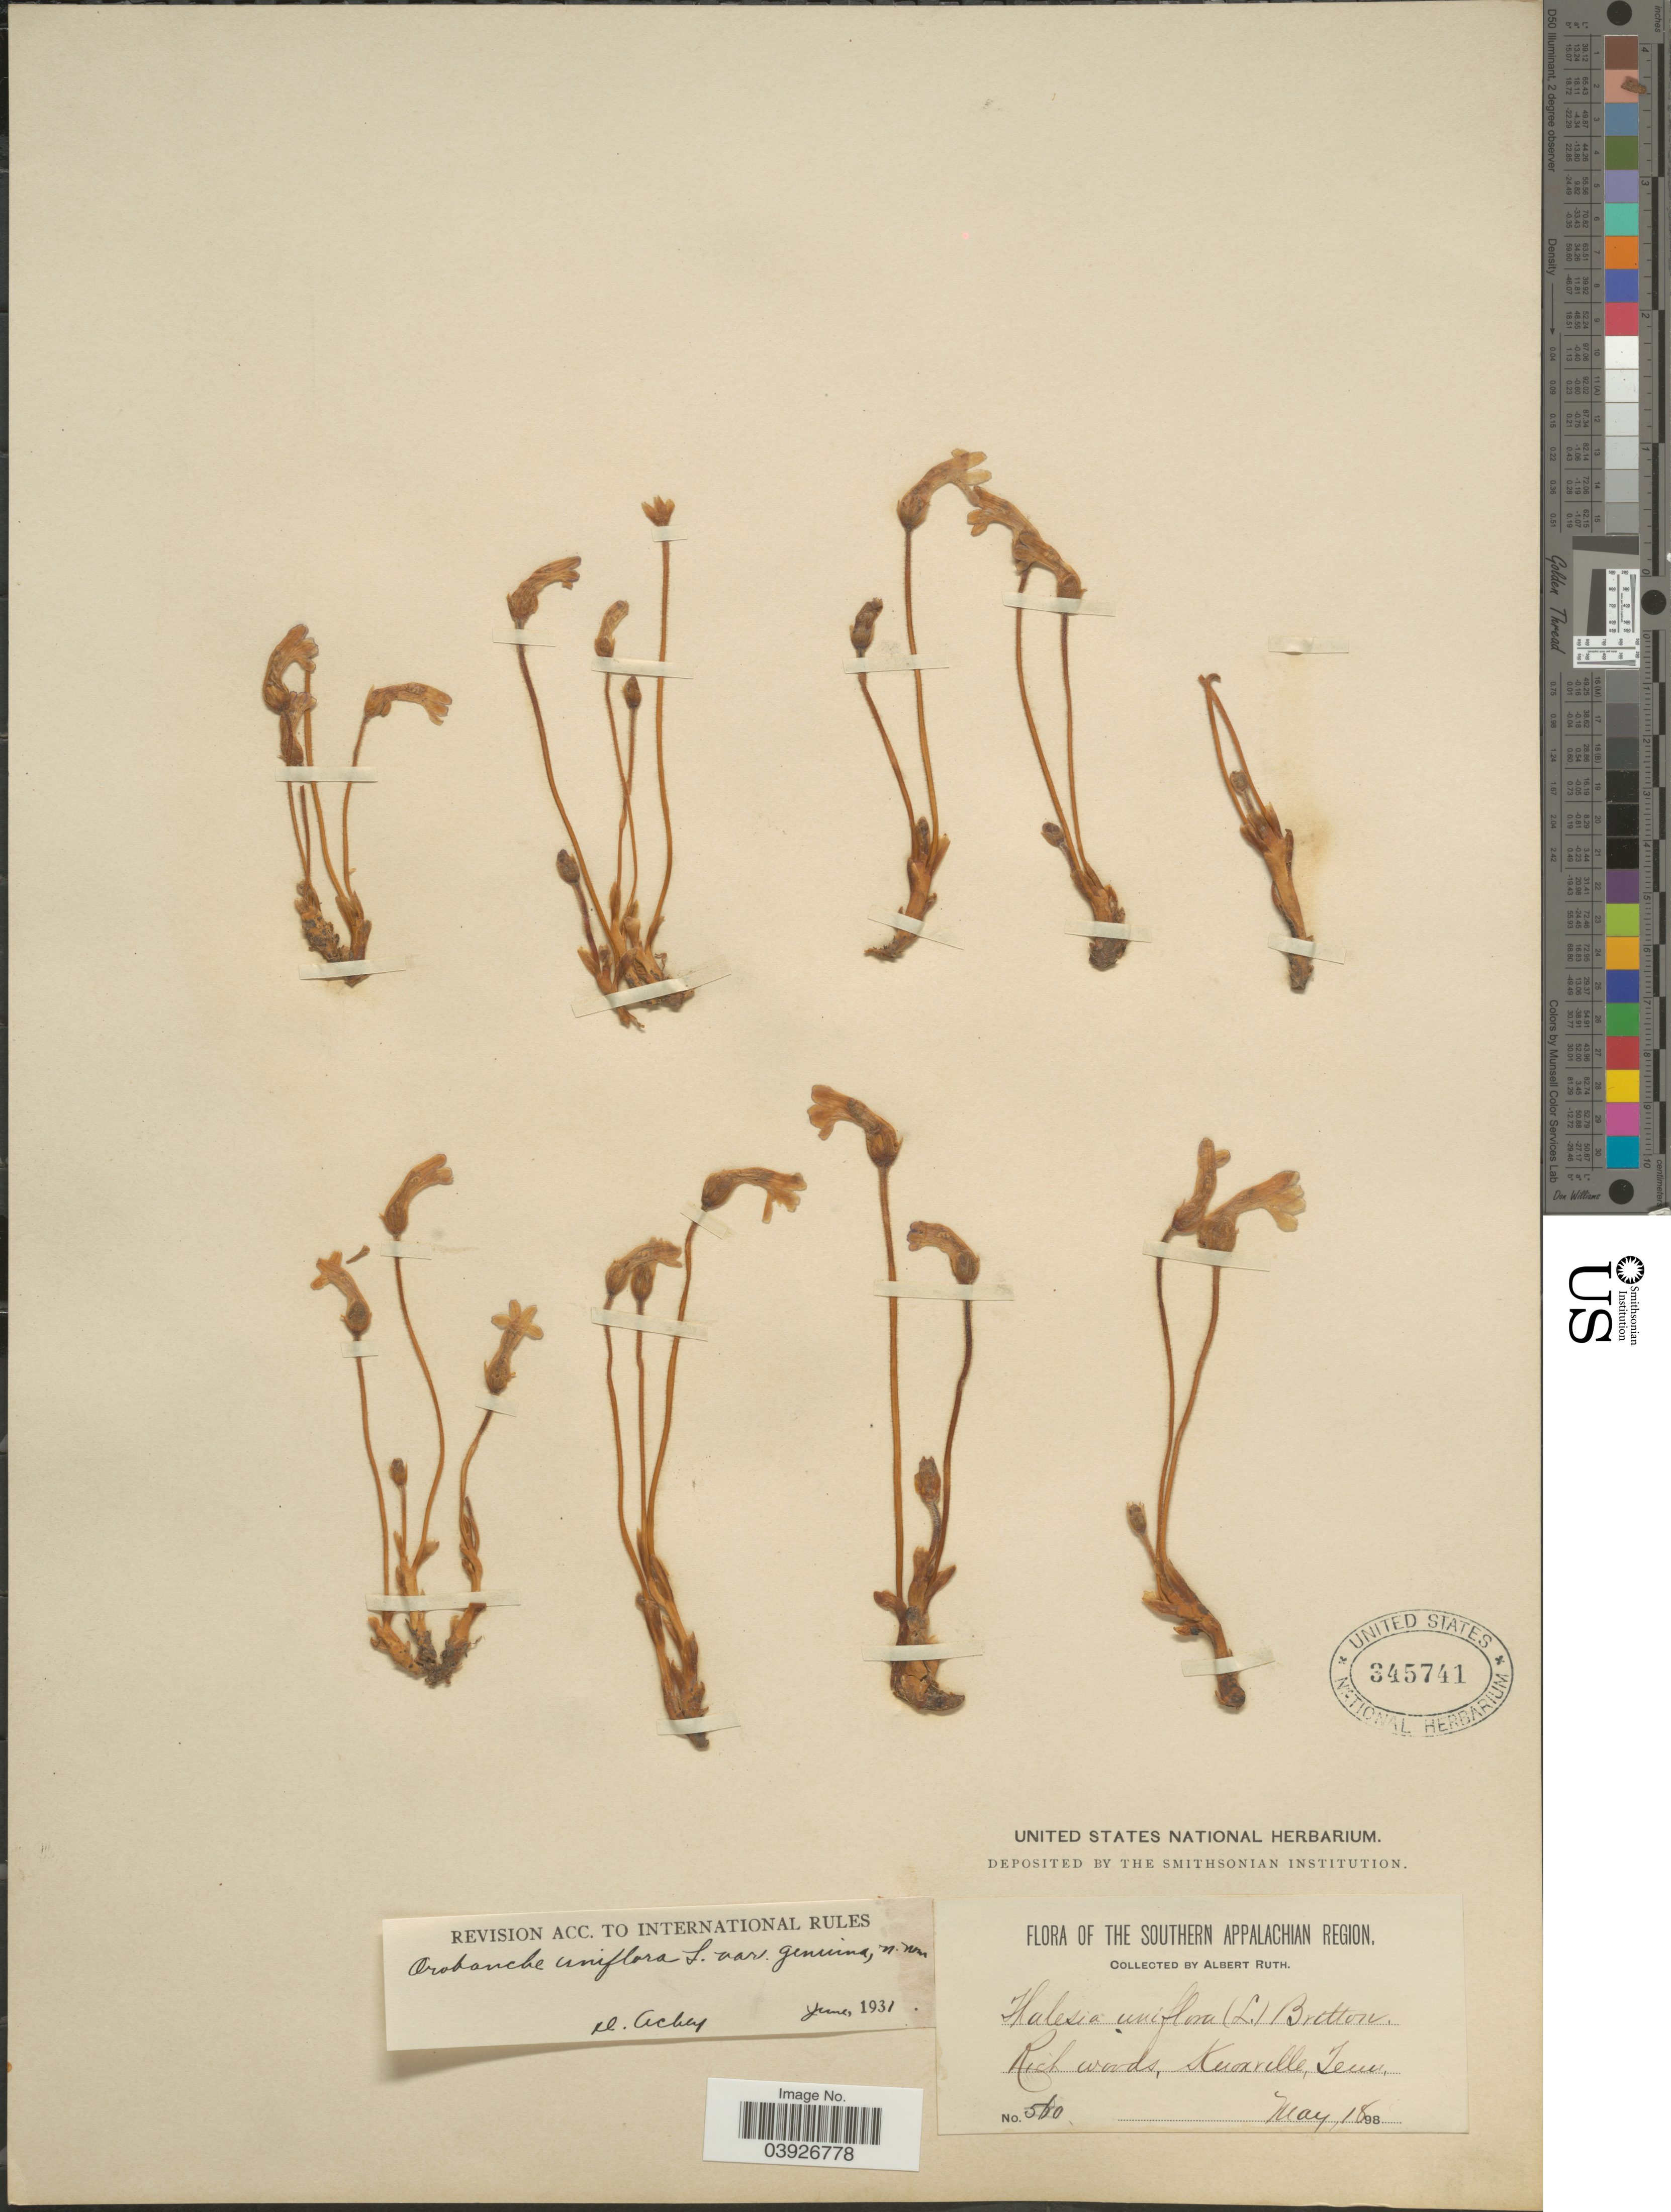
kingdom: Plantae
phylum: Tracheophyta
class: Magnoliopsida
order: Lamiales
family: Orobanchaceae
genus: Aphyllon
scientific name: Aphyllon uniflorum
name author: A. Gray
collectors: A. Ruth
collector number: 560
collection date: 1898-05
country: United States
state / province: Tennessee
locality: The Southern Appalachian Region. Knoxville.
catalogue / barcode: US 345741